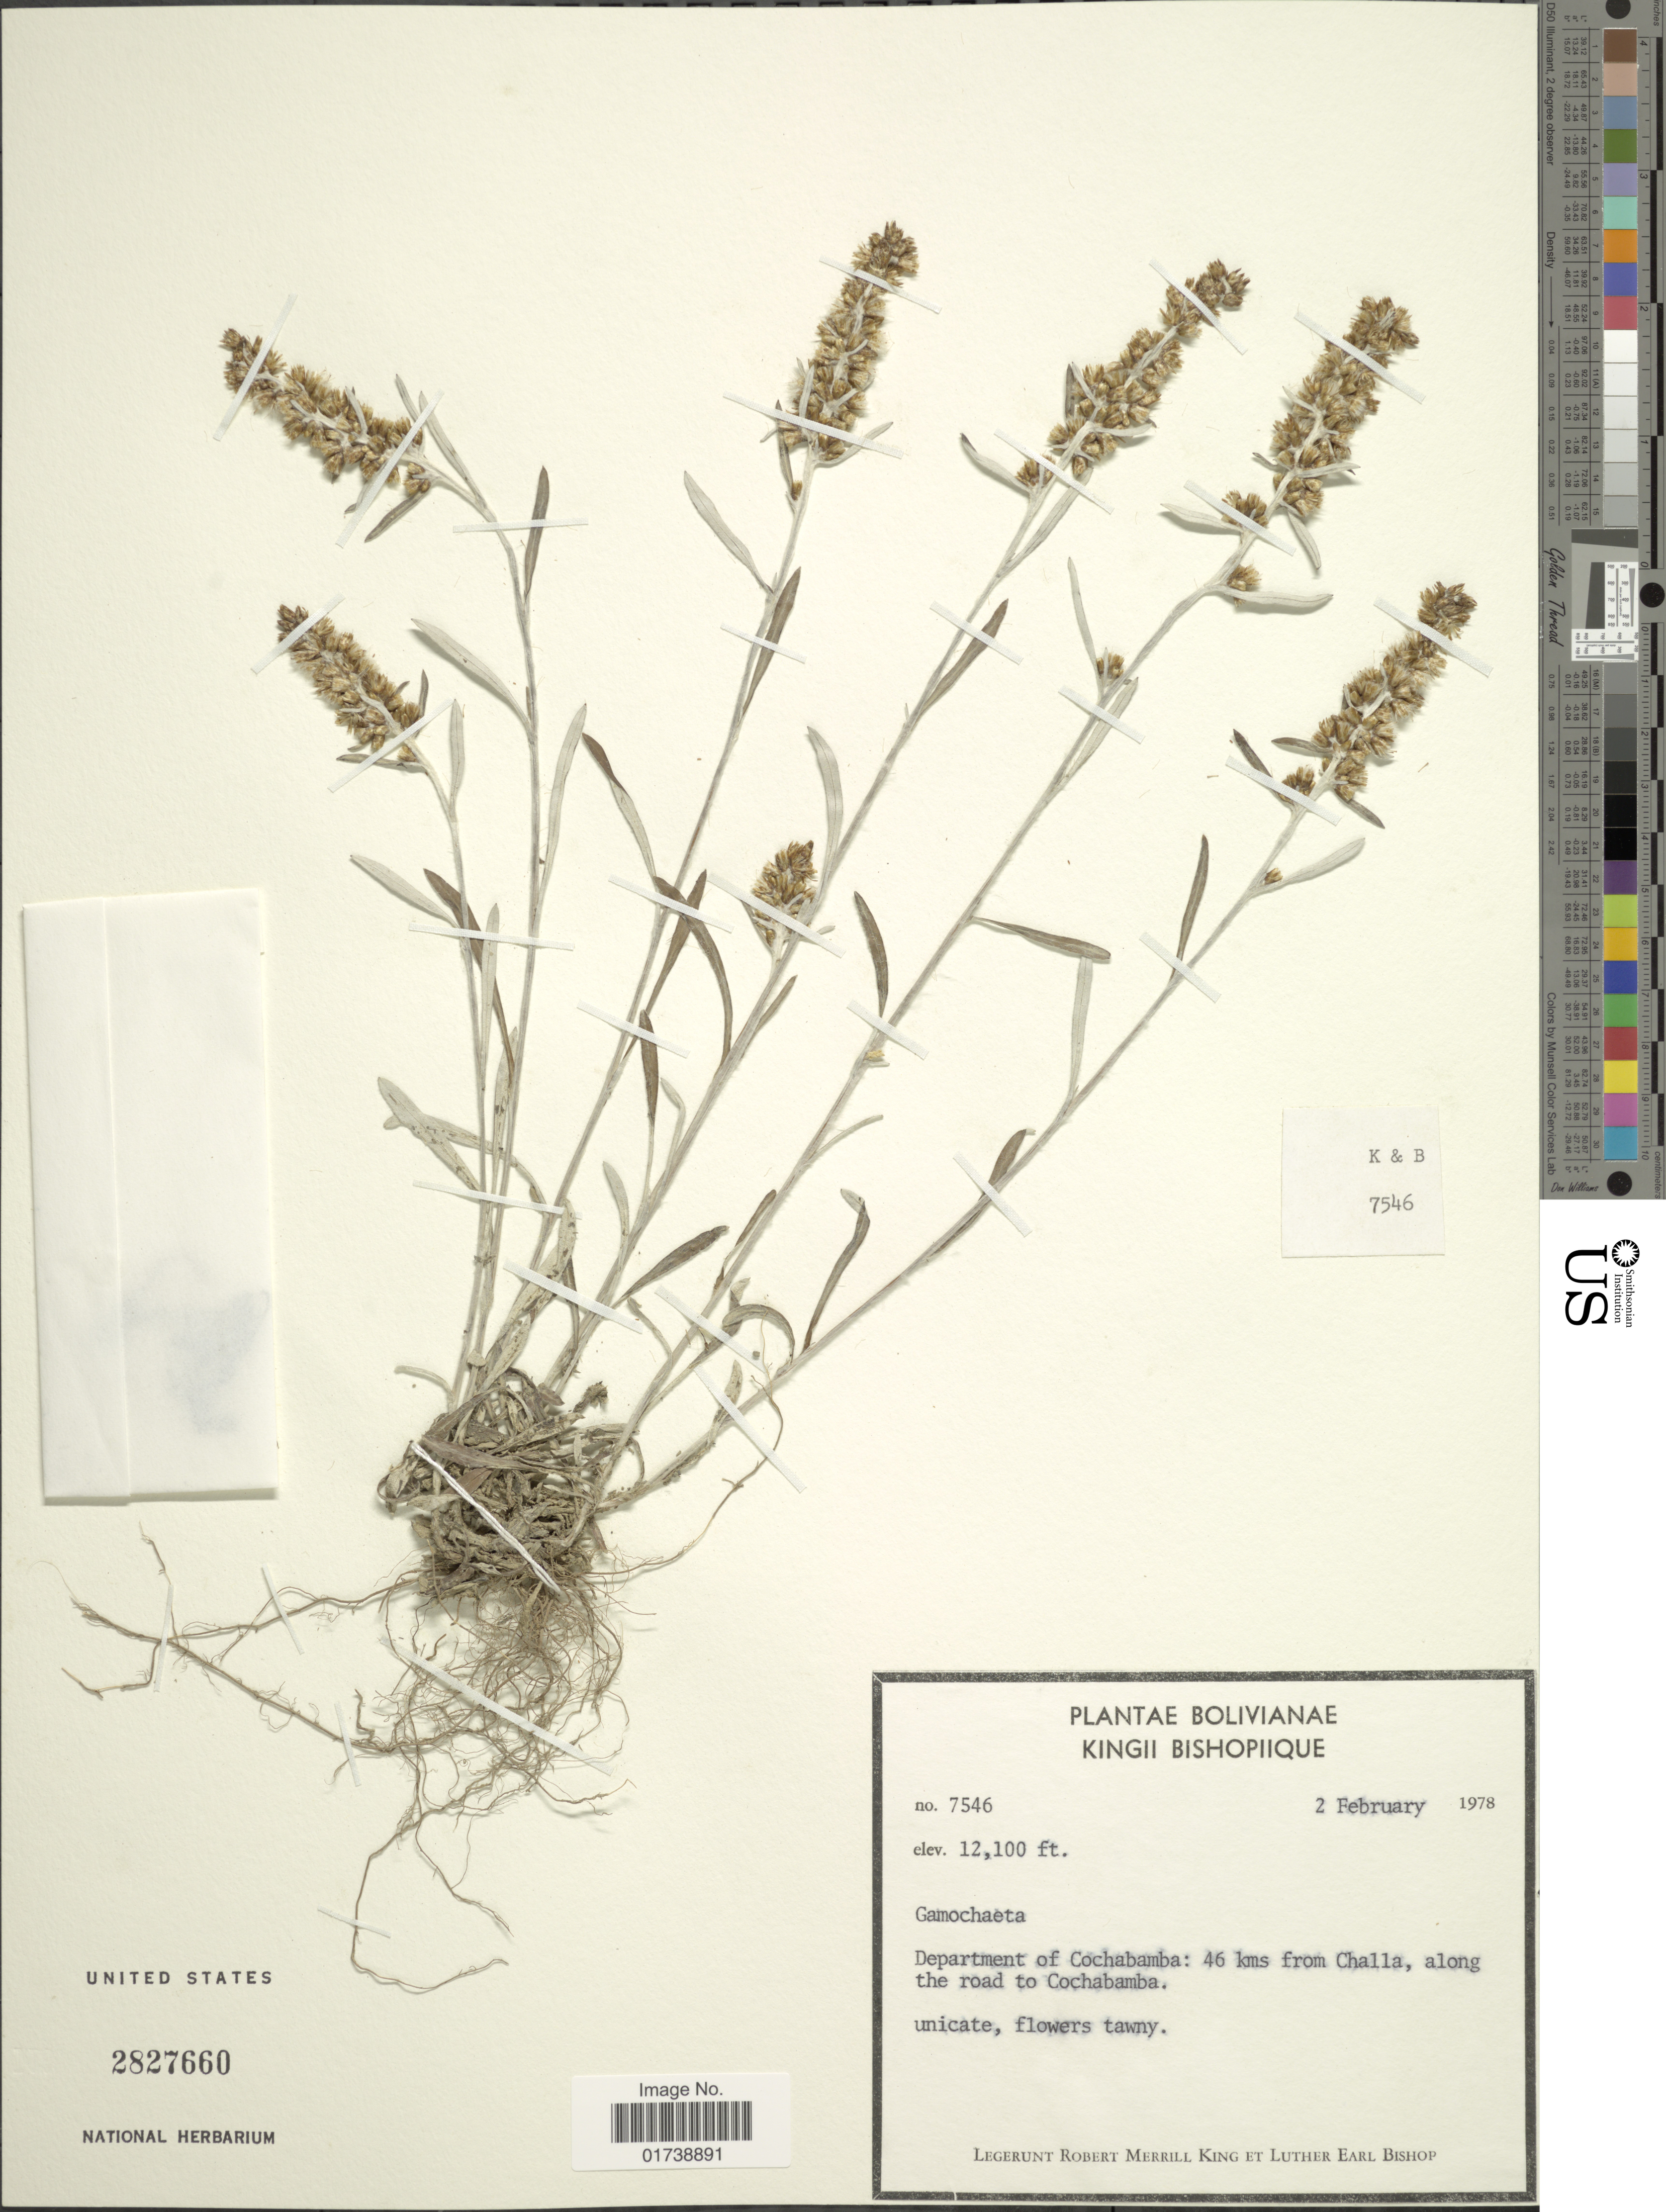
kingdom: Plantae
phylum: Tracheophyta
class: Magnoliopsida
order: Asterales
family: Asteraceae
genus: Gamochaeta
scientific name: Gamochaeta sp.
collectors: R. M. King & L. E. Bishop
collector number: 7546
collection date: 1978-02-02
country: Bolivia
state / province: Cochabamba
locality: Bolivianae, 46 kms from Challa, along the road to Cochabamba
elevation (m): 3688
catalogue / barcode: US 2827660